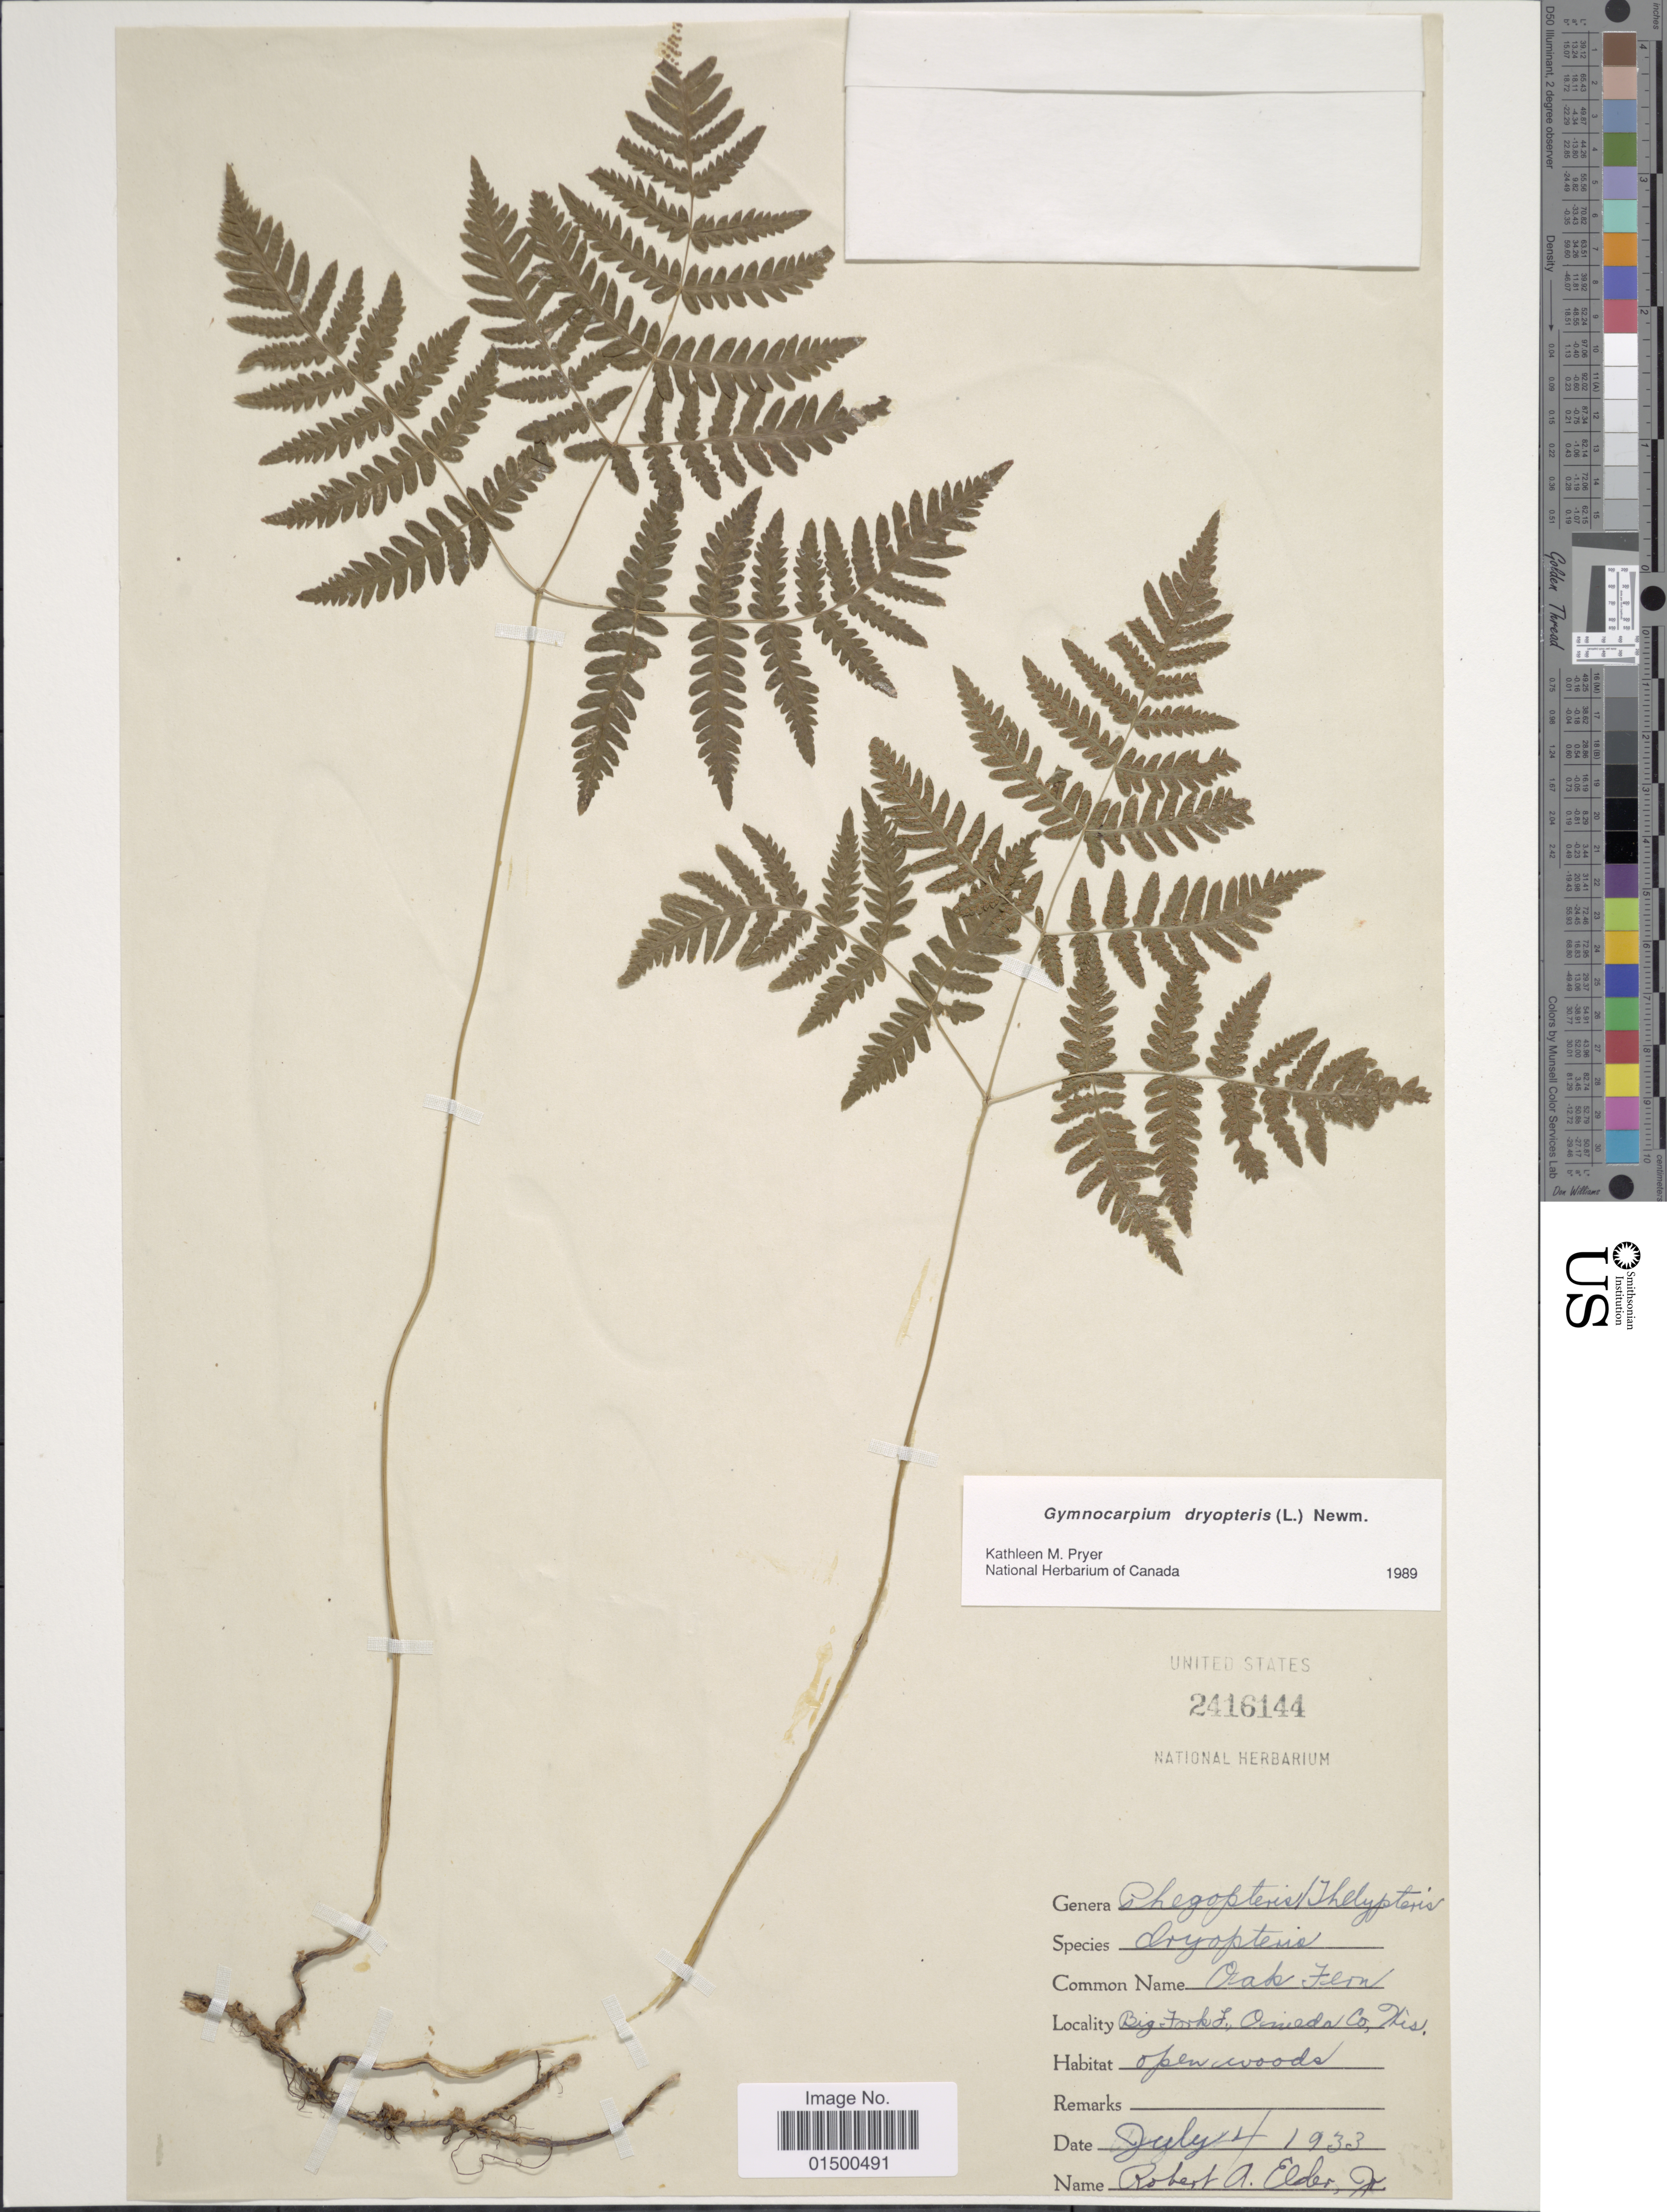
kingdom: Plantae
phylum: Tracheophyta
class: Polypodiopsida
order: Polypodiales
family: Cystopteridaceae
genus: Gymnocarpium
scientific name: Gymnocarpium dryopteris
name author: (L.) Newman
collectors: R. Elder Jr.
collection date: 1933-07-04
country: United States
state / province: Wisconsin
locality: Big Fork, Onieda Co.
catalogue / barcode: US 2416144